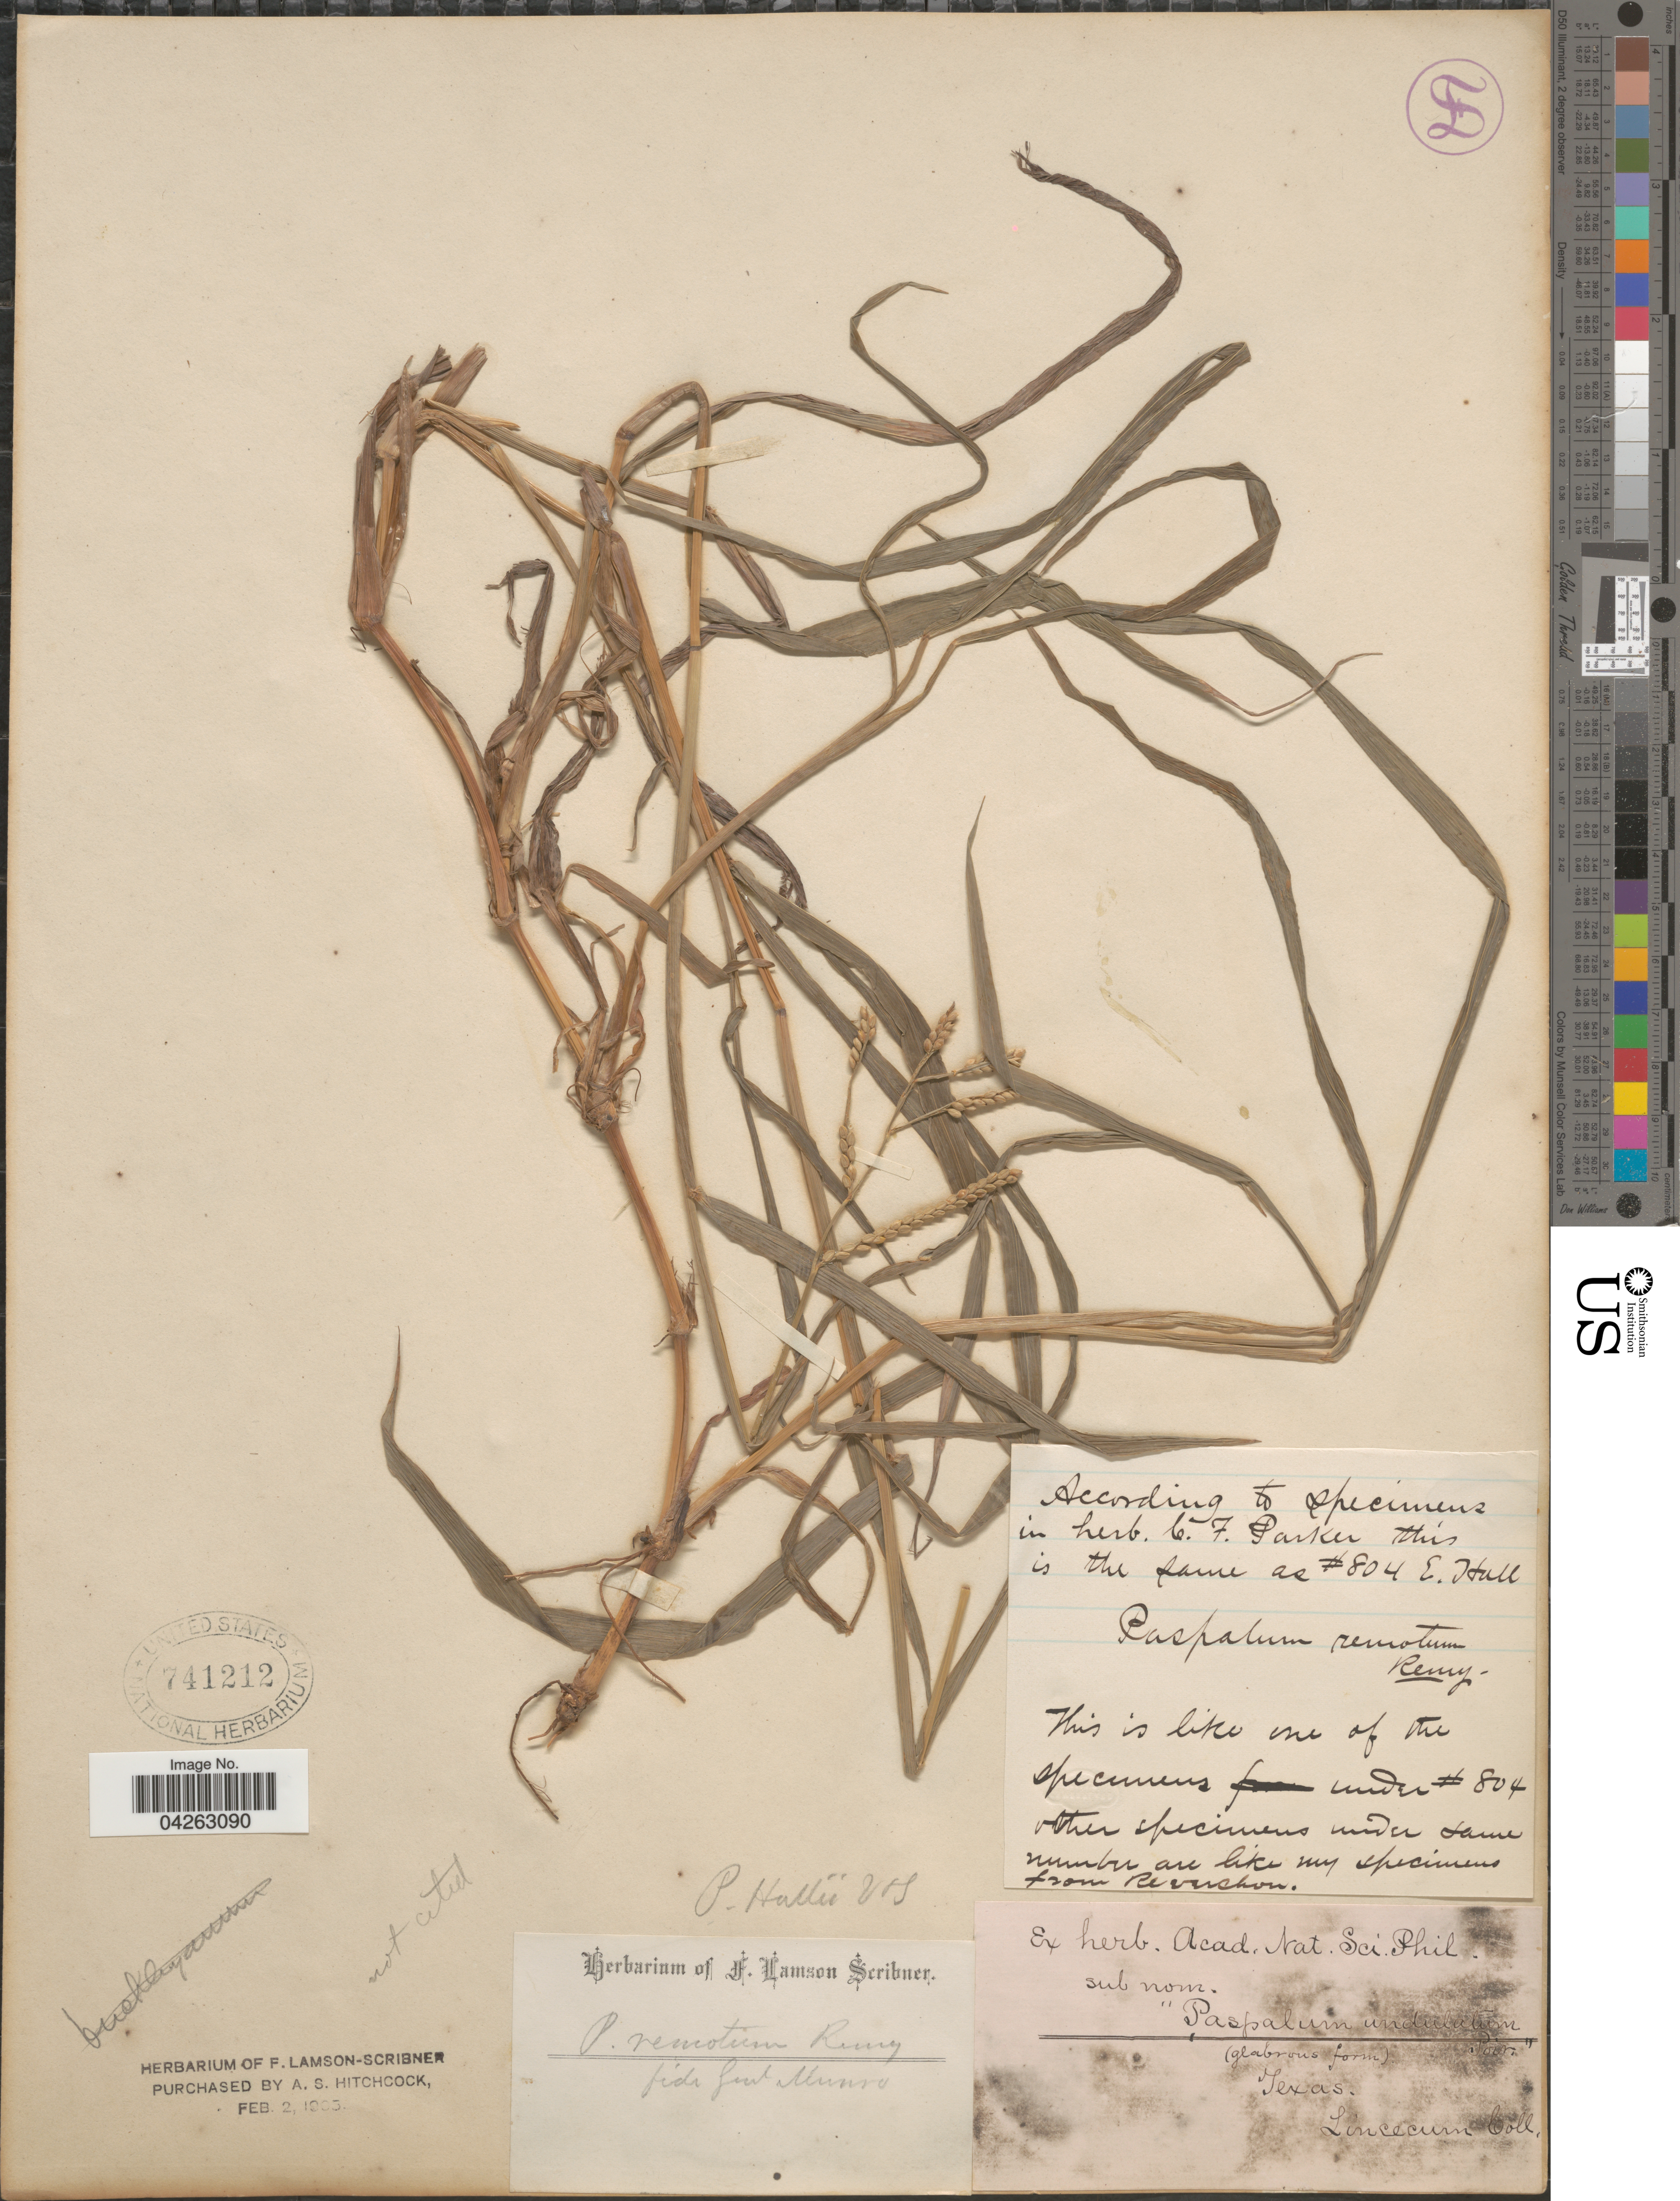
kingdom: Plantae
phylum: Tracheophyta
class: Liliopsida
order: Poales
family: Poaceae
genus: Paspalum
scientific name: Paspalum pubiflorum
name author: Rupr. ex E. Fourn.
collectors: Lincecum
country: United States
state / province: Texas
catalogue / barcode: US 741212